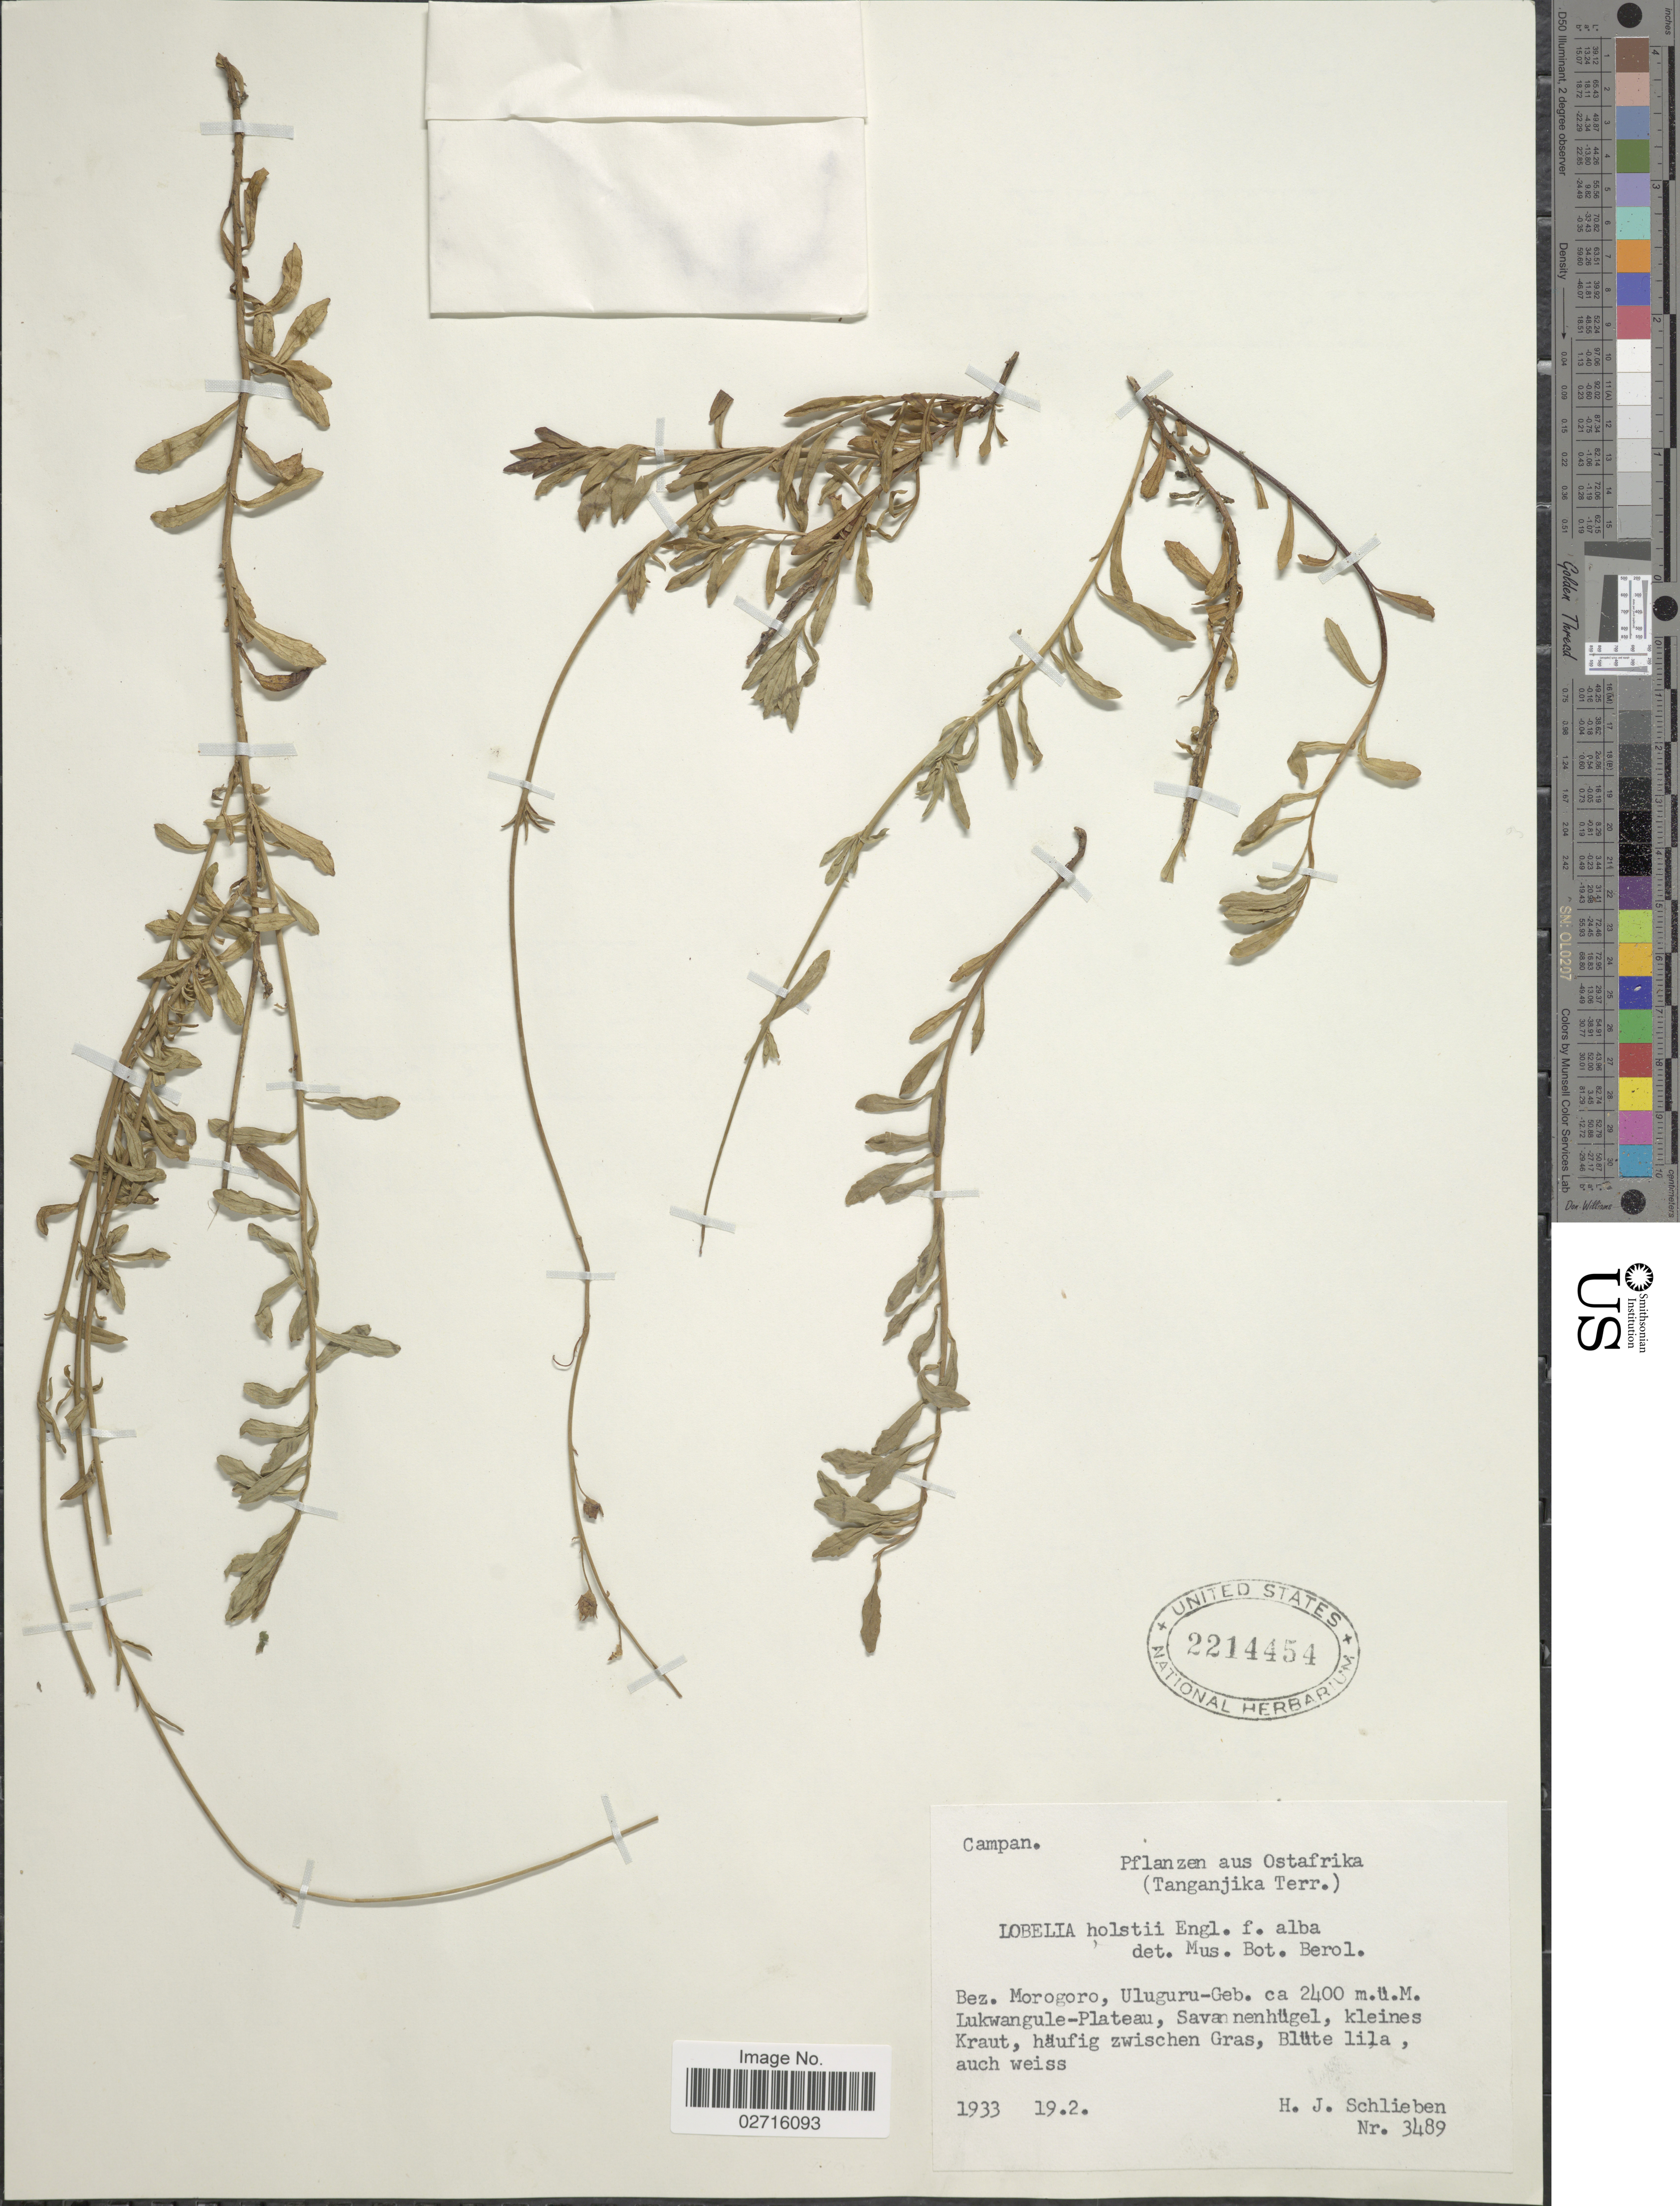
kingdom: Plantae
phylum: Tracheophyta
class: Magnoliopsida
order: Asterales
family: Campanulaceae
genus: Lobelia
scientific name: Lobelia holstii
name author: Engl.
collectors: H. J. Schlieben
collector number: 3489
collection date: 1933-02-19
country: Tanzania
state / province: Morogoro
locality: Ostafrica (Tanganjika Terr.) Bez. Morogoro, Uluguru-Geb. Lukwangule-Plateau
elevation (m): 2400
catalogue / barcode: US 2214454